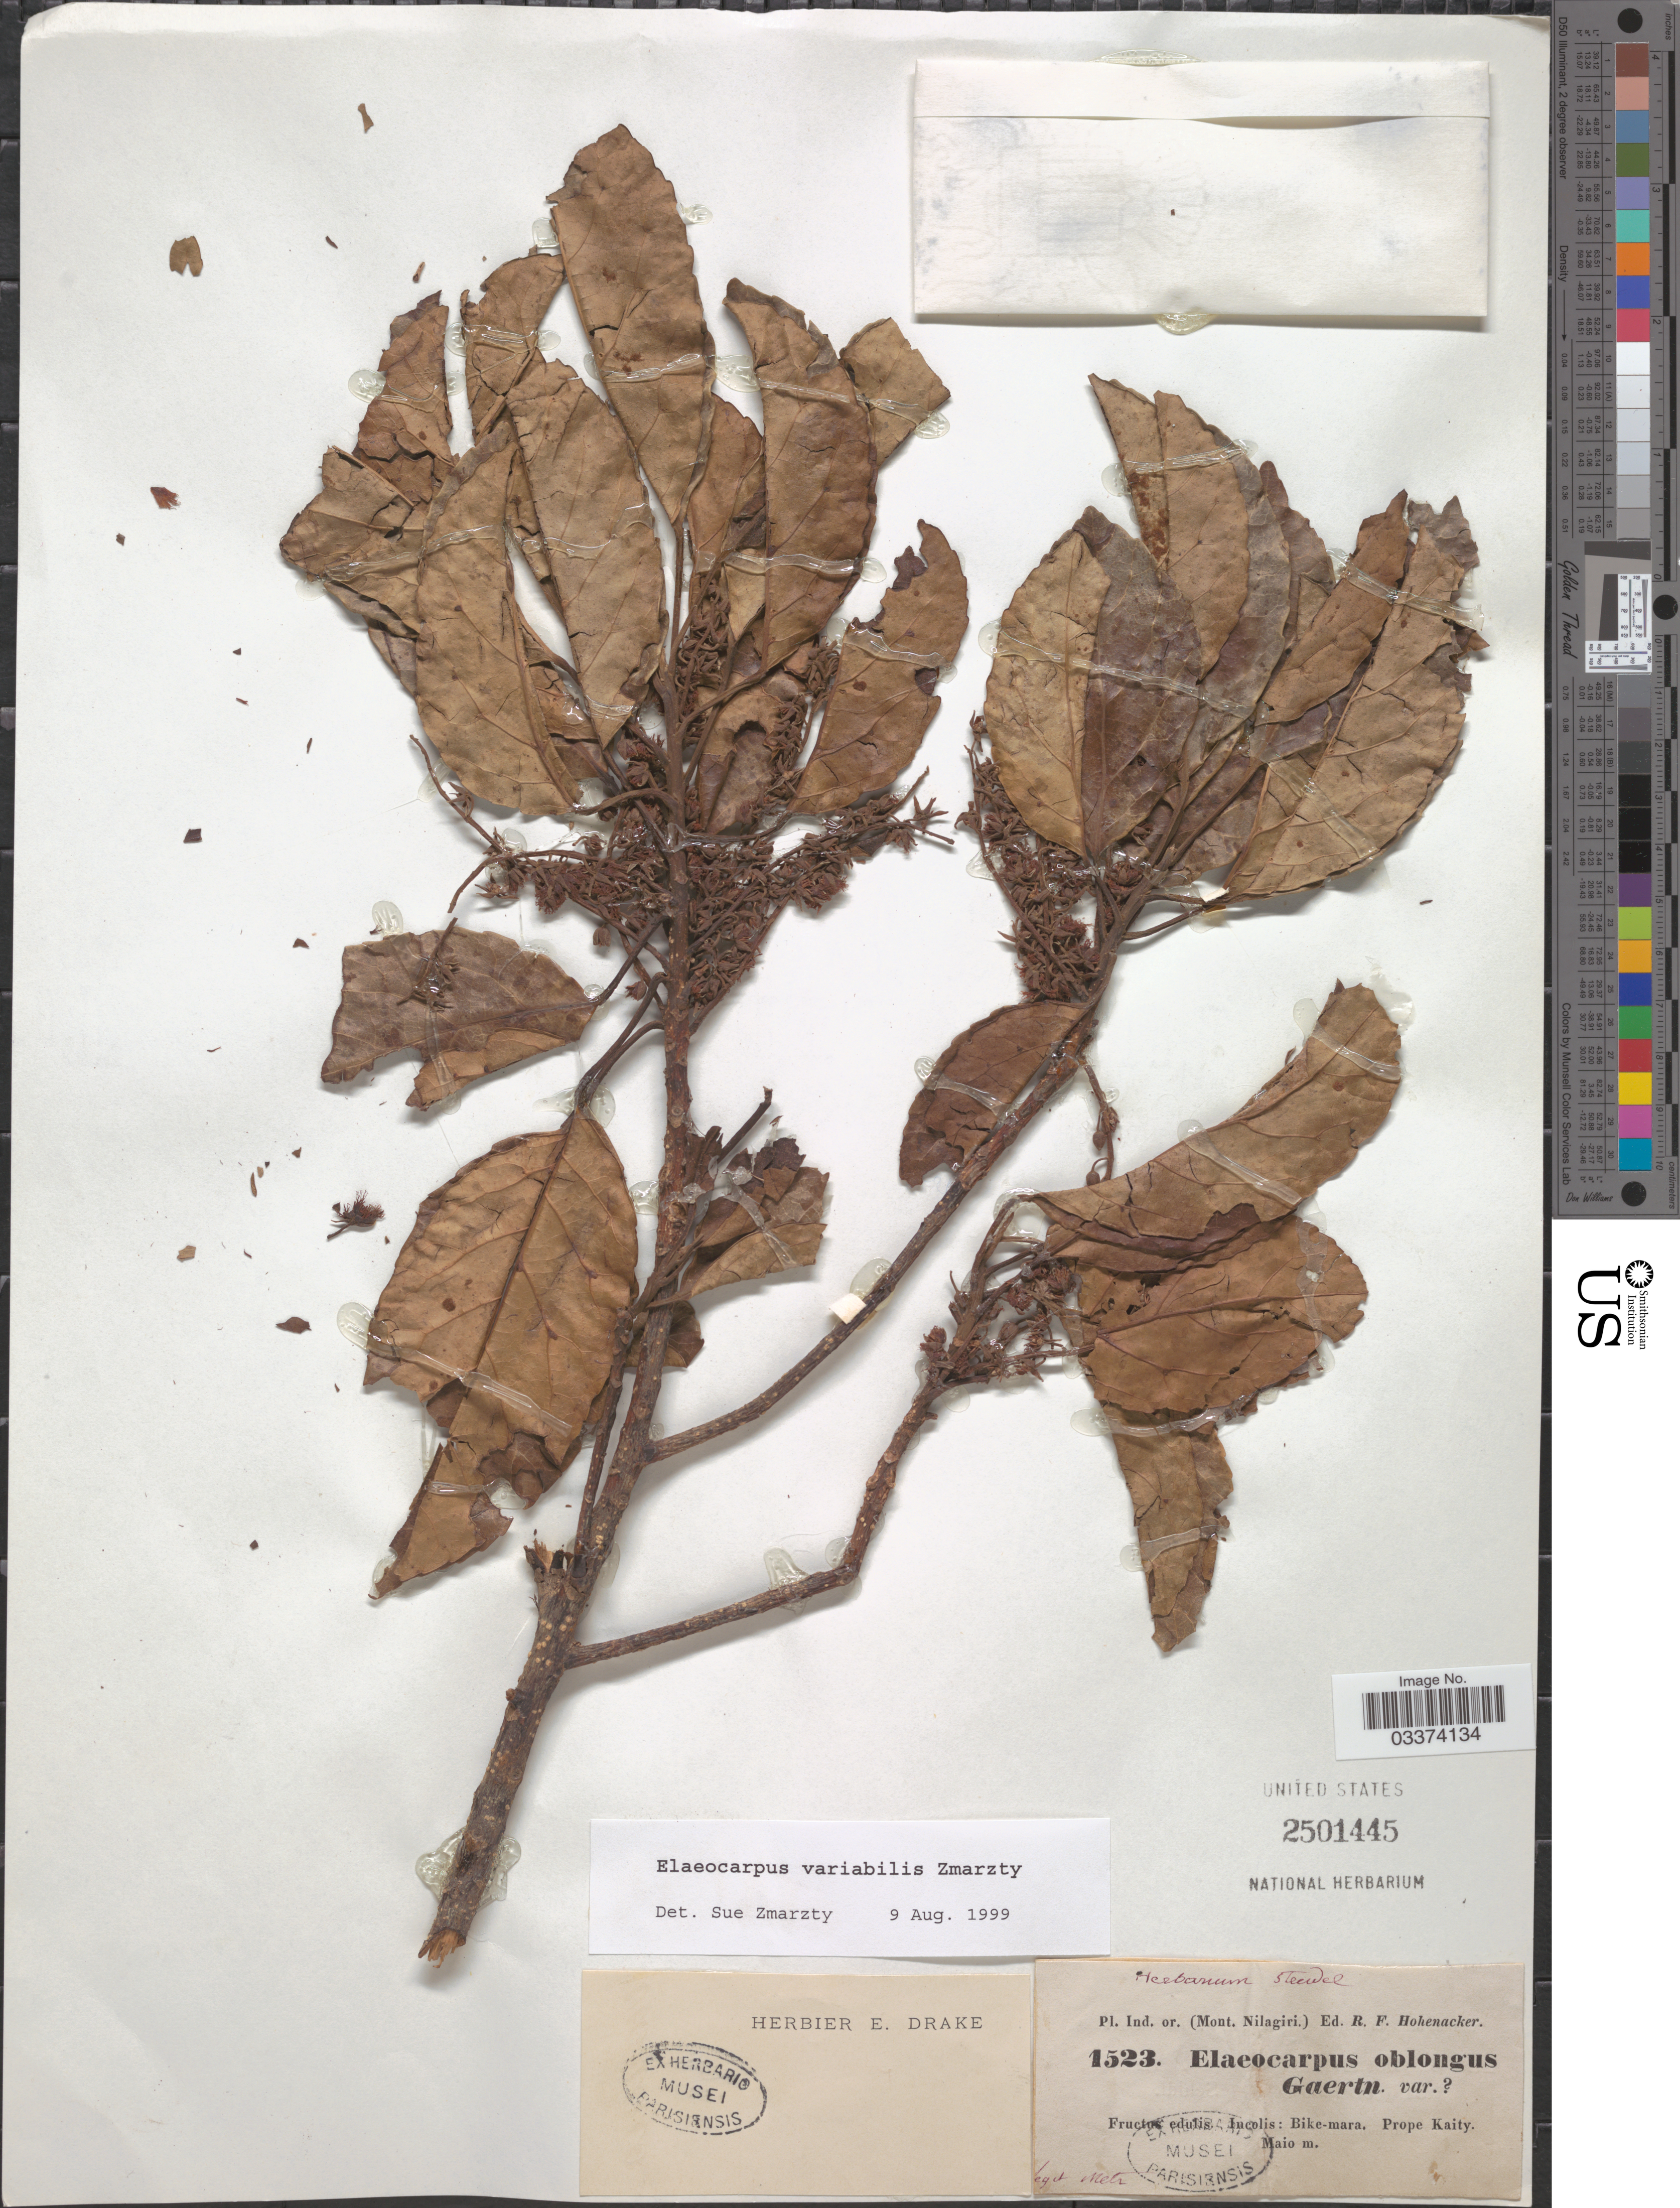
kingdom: Plantae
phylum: Tracheophyta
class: Magnoliopsida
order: Oxalidales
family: Elaeocarpaceae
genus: Elaeocarpus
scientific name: Elaeocarpus variabilis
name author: Zmarzty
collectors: R. F. Hohenacker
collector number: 1523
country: India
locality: Ind. or. (Mont. Nilagiri). Incolis: Bike-mara. Prope Kaity.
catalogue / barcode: US 2501445